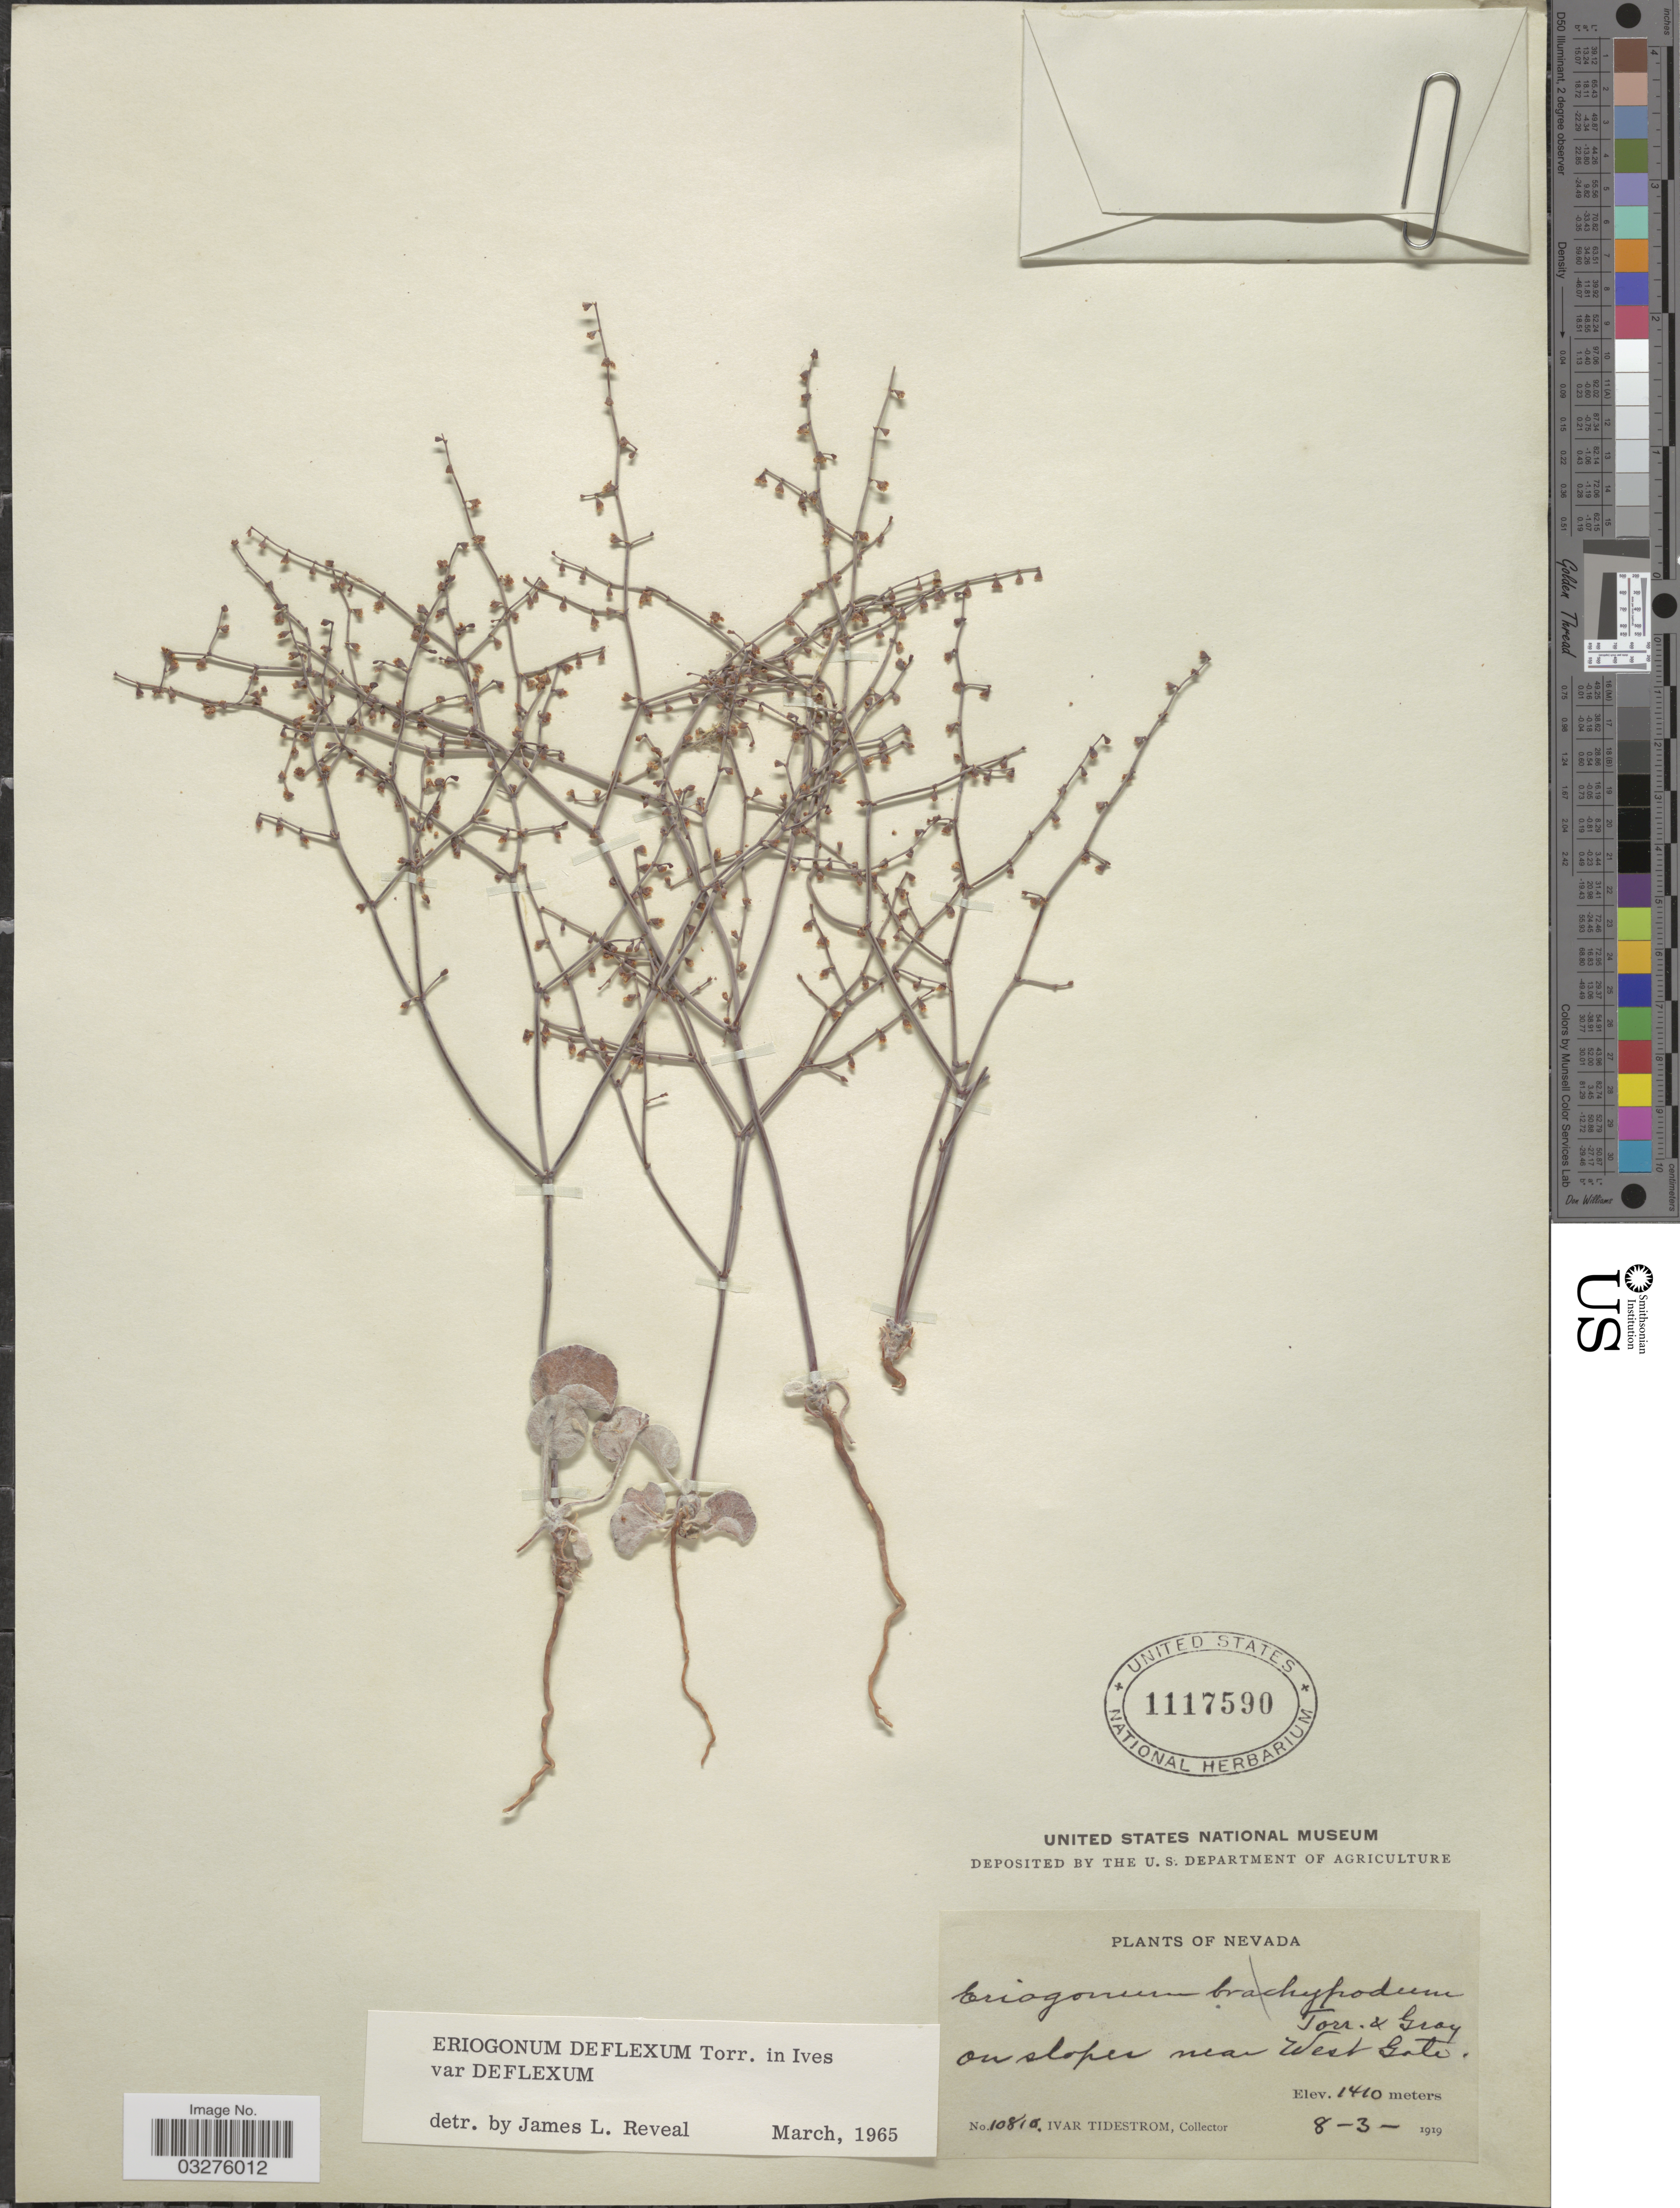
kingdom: Plantae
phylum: Tracheophyta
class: Magnoliopsida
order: Caryophyllales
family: Polygonaceae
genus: Eriogonum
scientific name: Eriogonum deflexum var. nevadense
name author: Reveal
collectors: I. F. Tidestrom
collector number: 10810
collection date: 1919-08-03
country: United States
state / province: Nevada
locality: Near West Gate.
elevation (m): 1410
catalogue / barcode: US 1117590